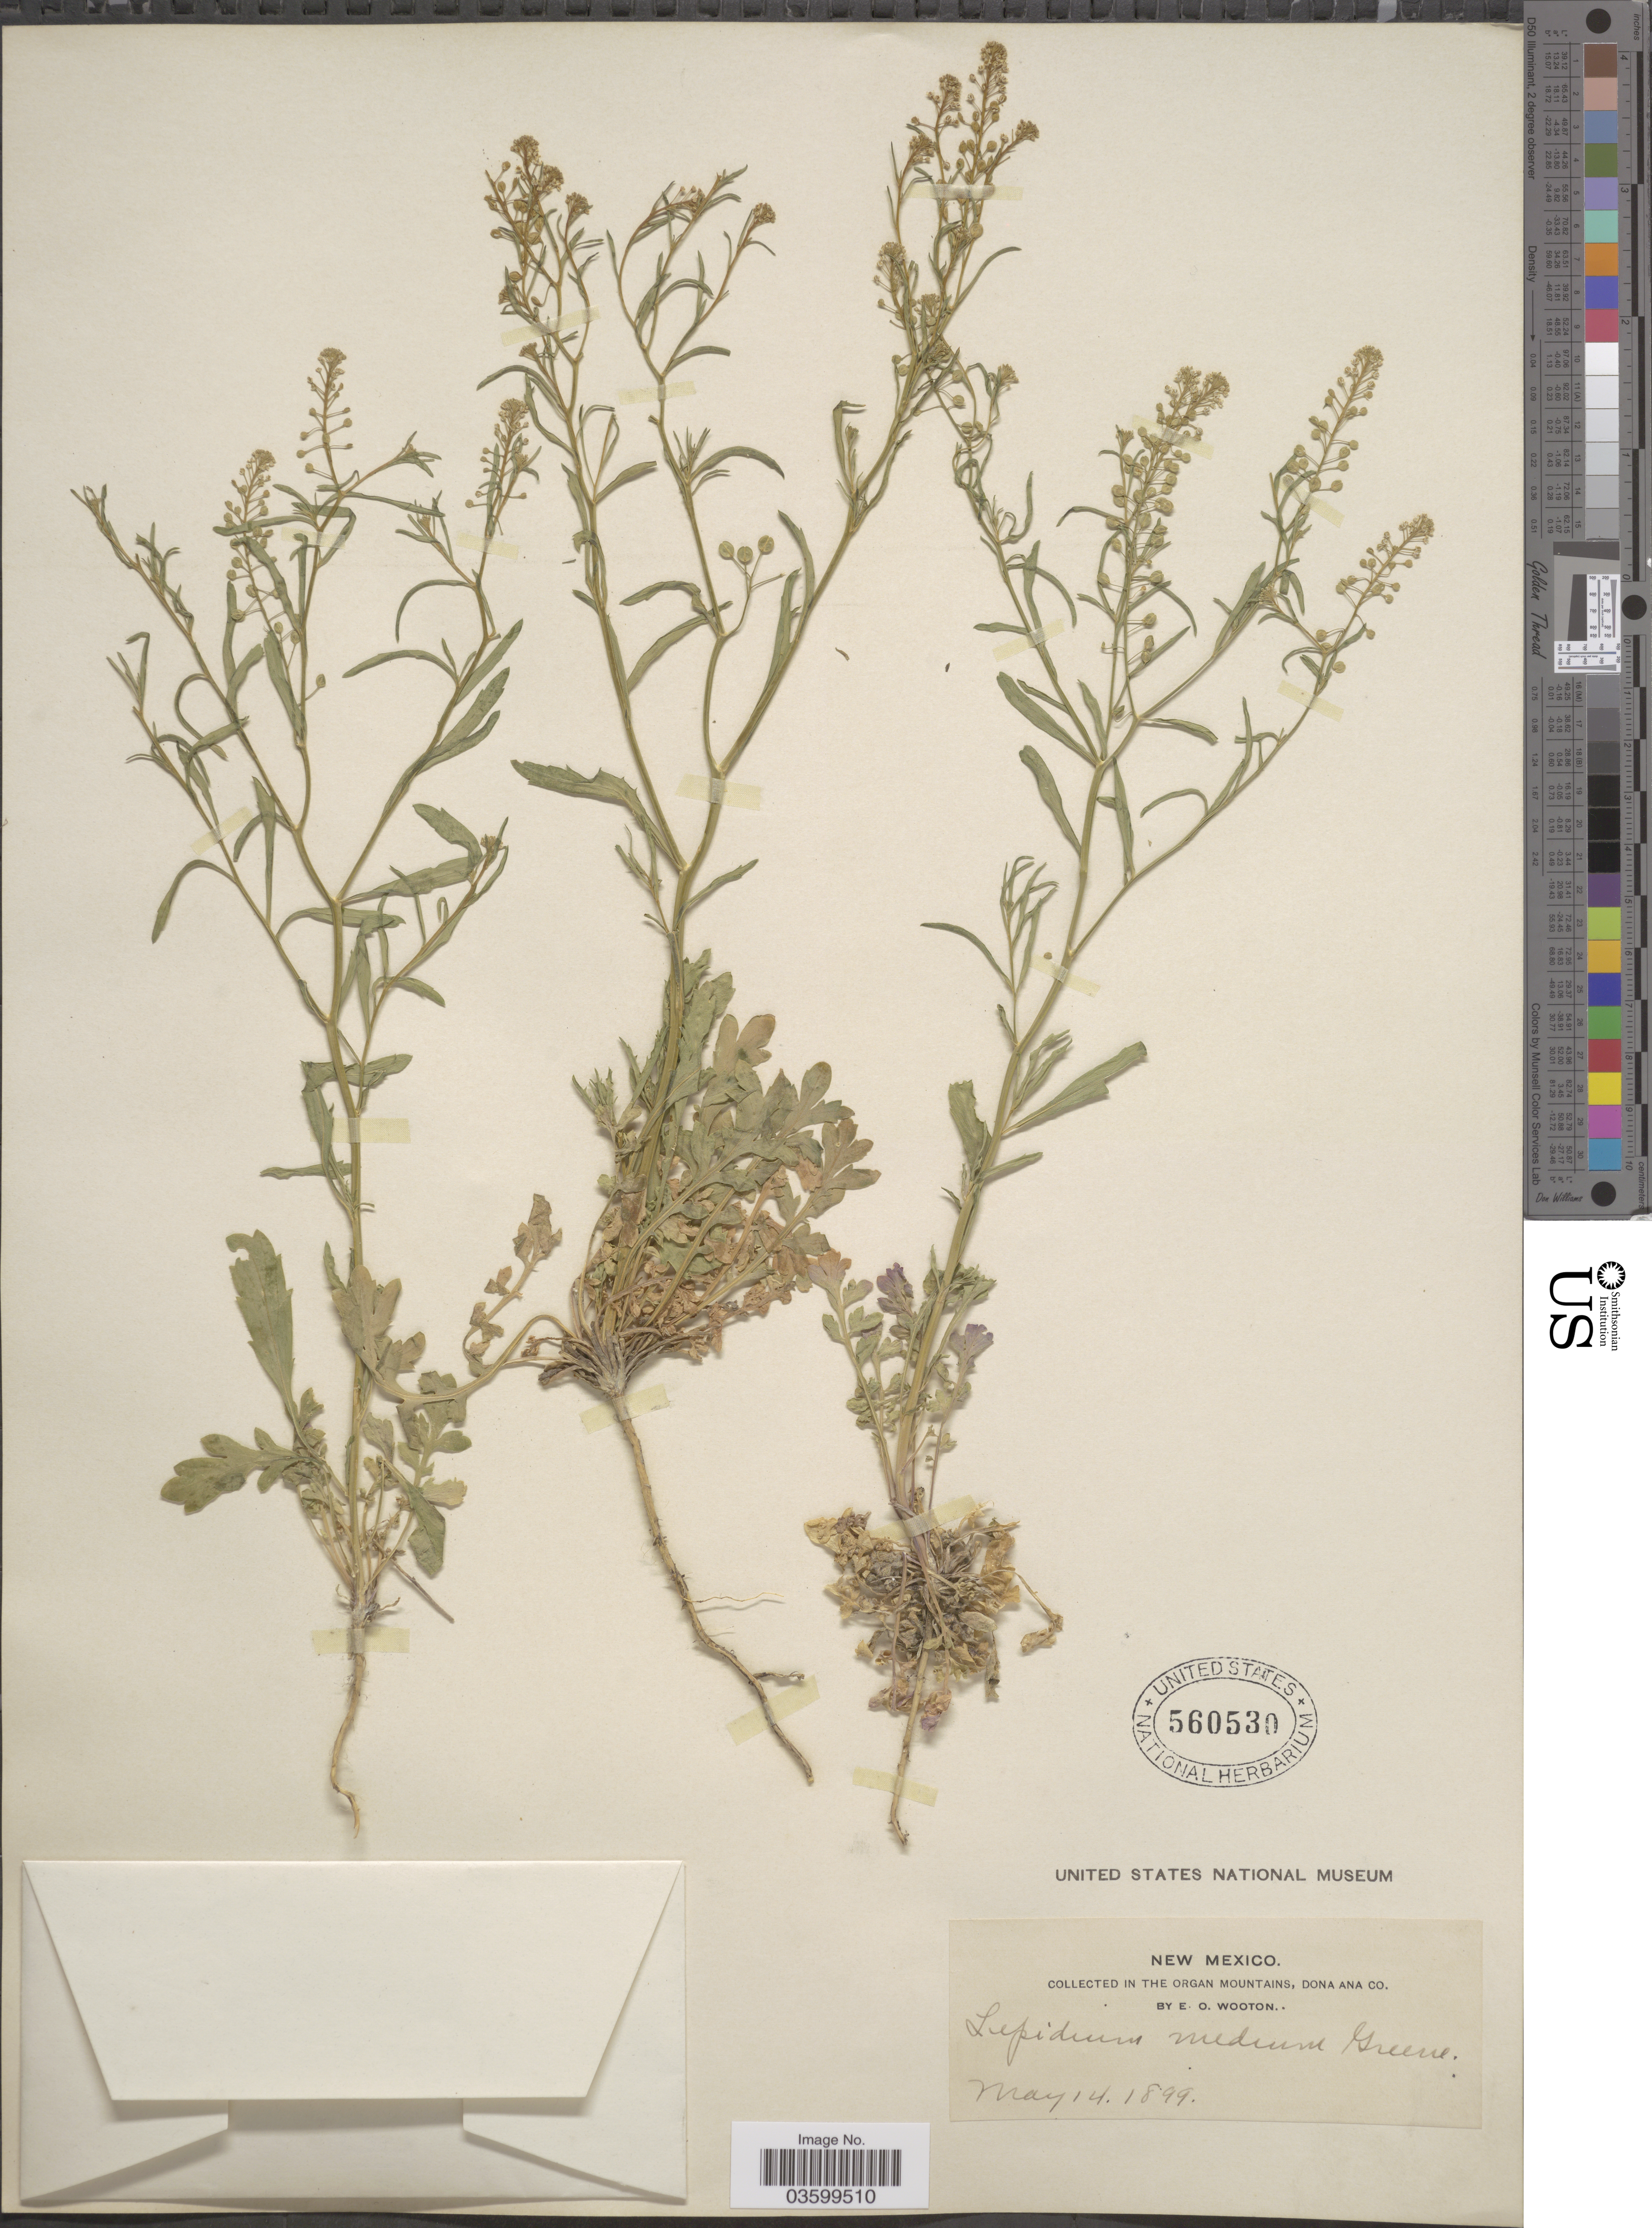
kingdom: Plantae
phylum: Tracheophyta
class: Magnoliopsida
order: Brassicales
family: Brassicaceae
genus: Lepidium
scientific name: Lepidium virginicum var. medium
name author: (Greene) C.L. Hitchc.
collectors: E. O. Wooton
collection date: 1899-05-14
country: United States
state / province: New Mexico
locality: The Organ Mountains, Dona Ana Co.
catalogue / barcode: US 560530